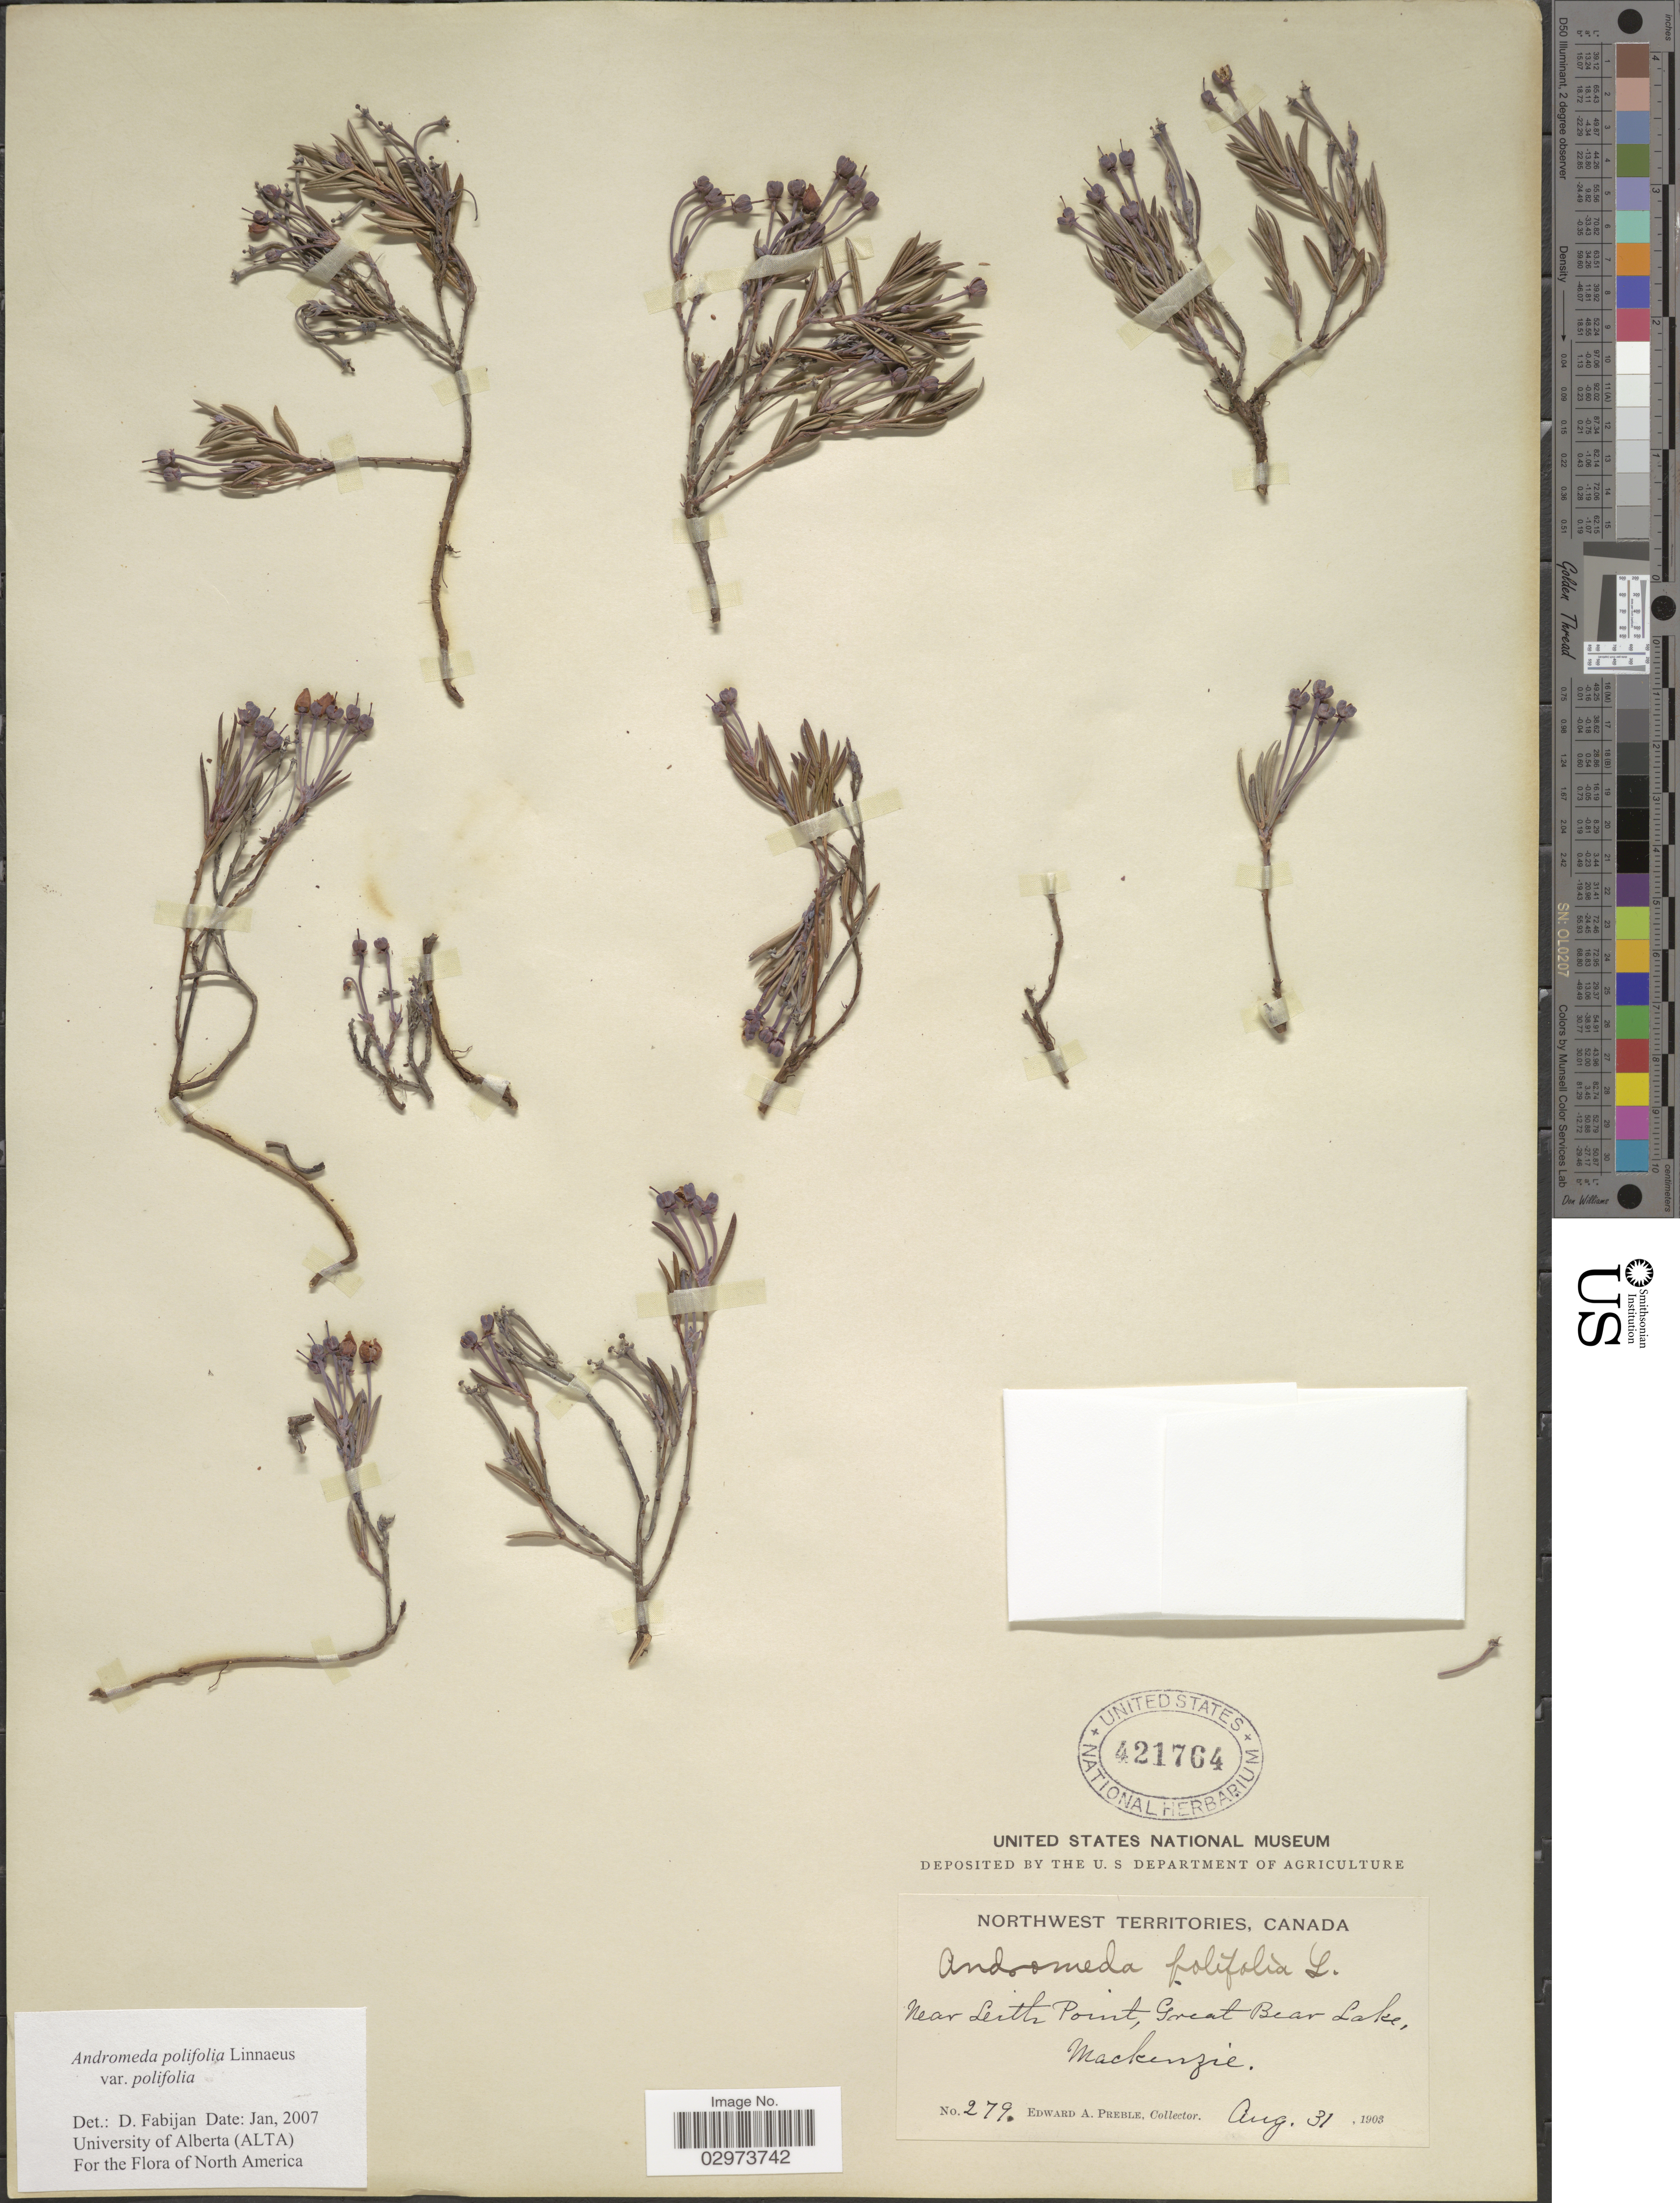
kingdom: Plantae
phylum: Tracheophyta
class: Magnoliopsida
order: Ericales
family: Ericaceae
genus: Andromeda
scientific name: Andromeda polifolia var. polifolia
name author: L.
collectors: E. Preble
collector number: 279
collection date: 1903-08-31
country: Canada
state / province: Northwest Territories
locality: Near Leith Point, Great Bear Lake, Mackenzie.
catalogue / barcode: US 421764